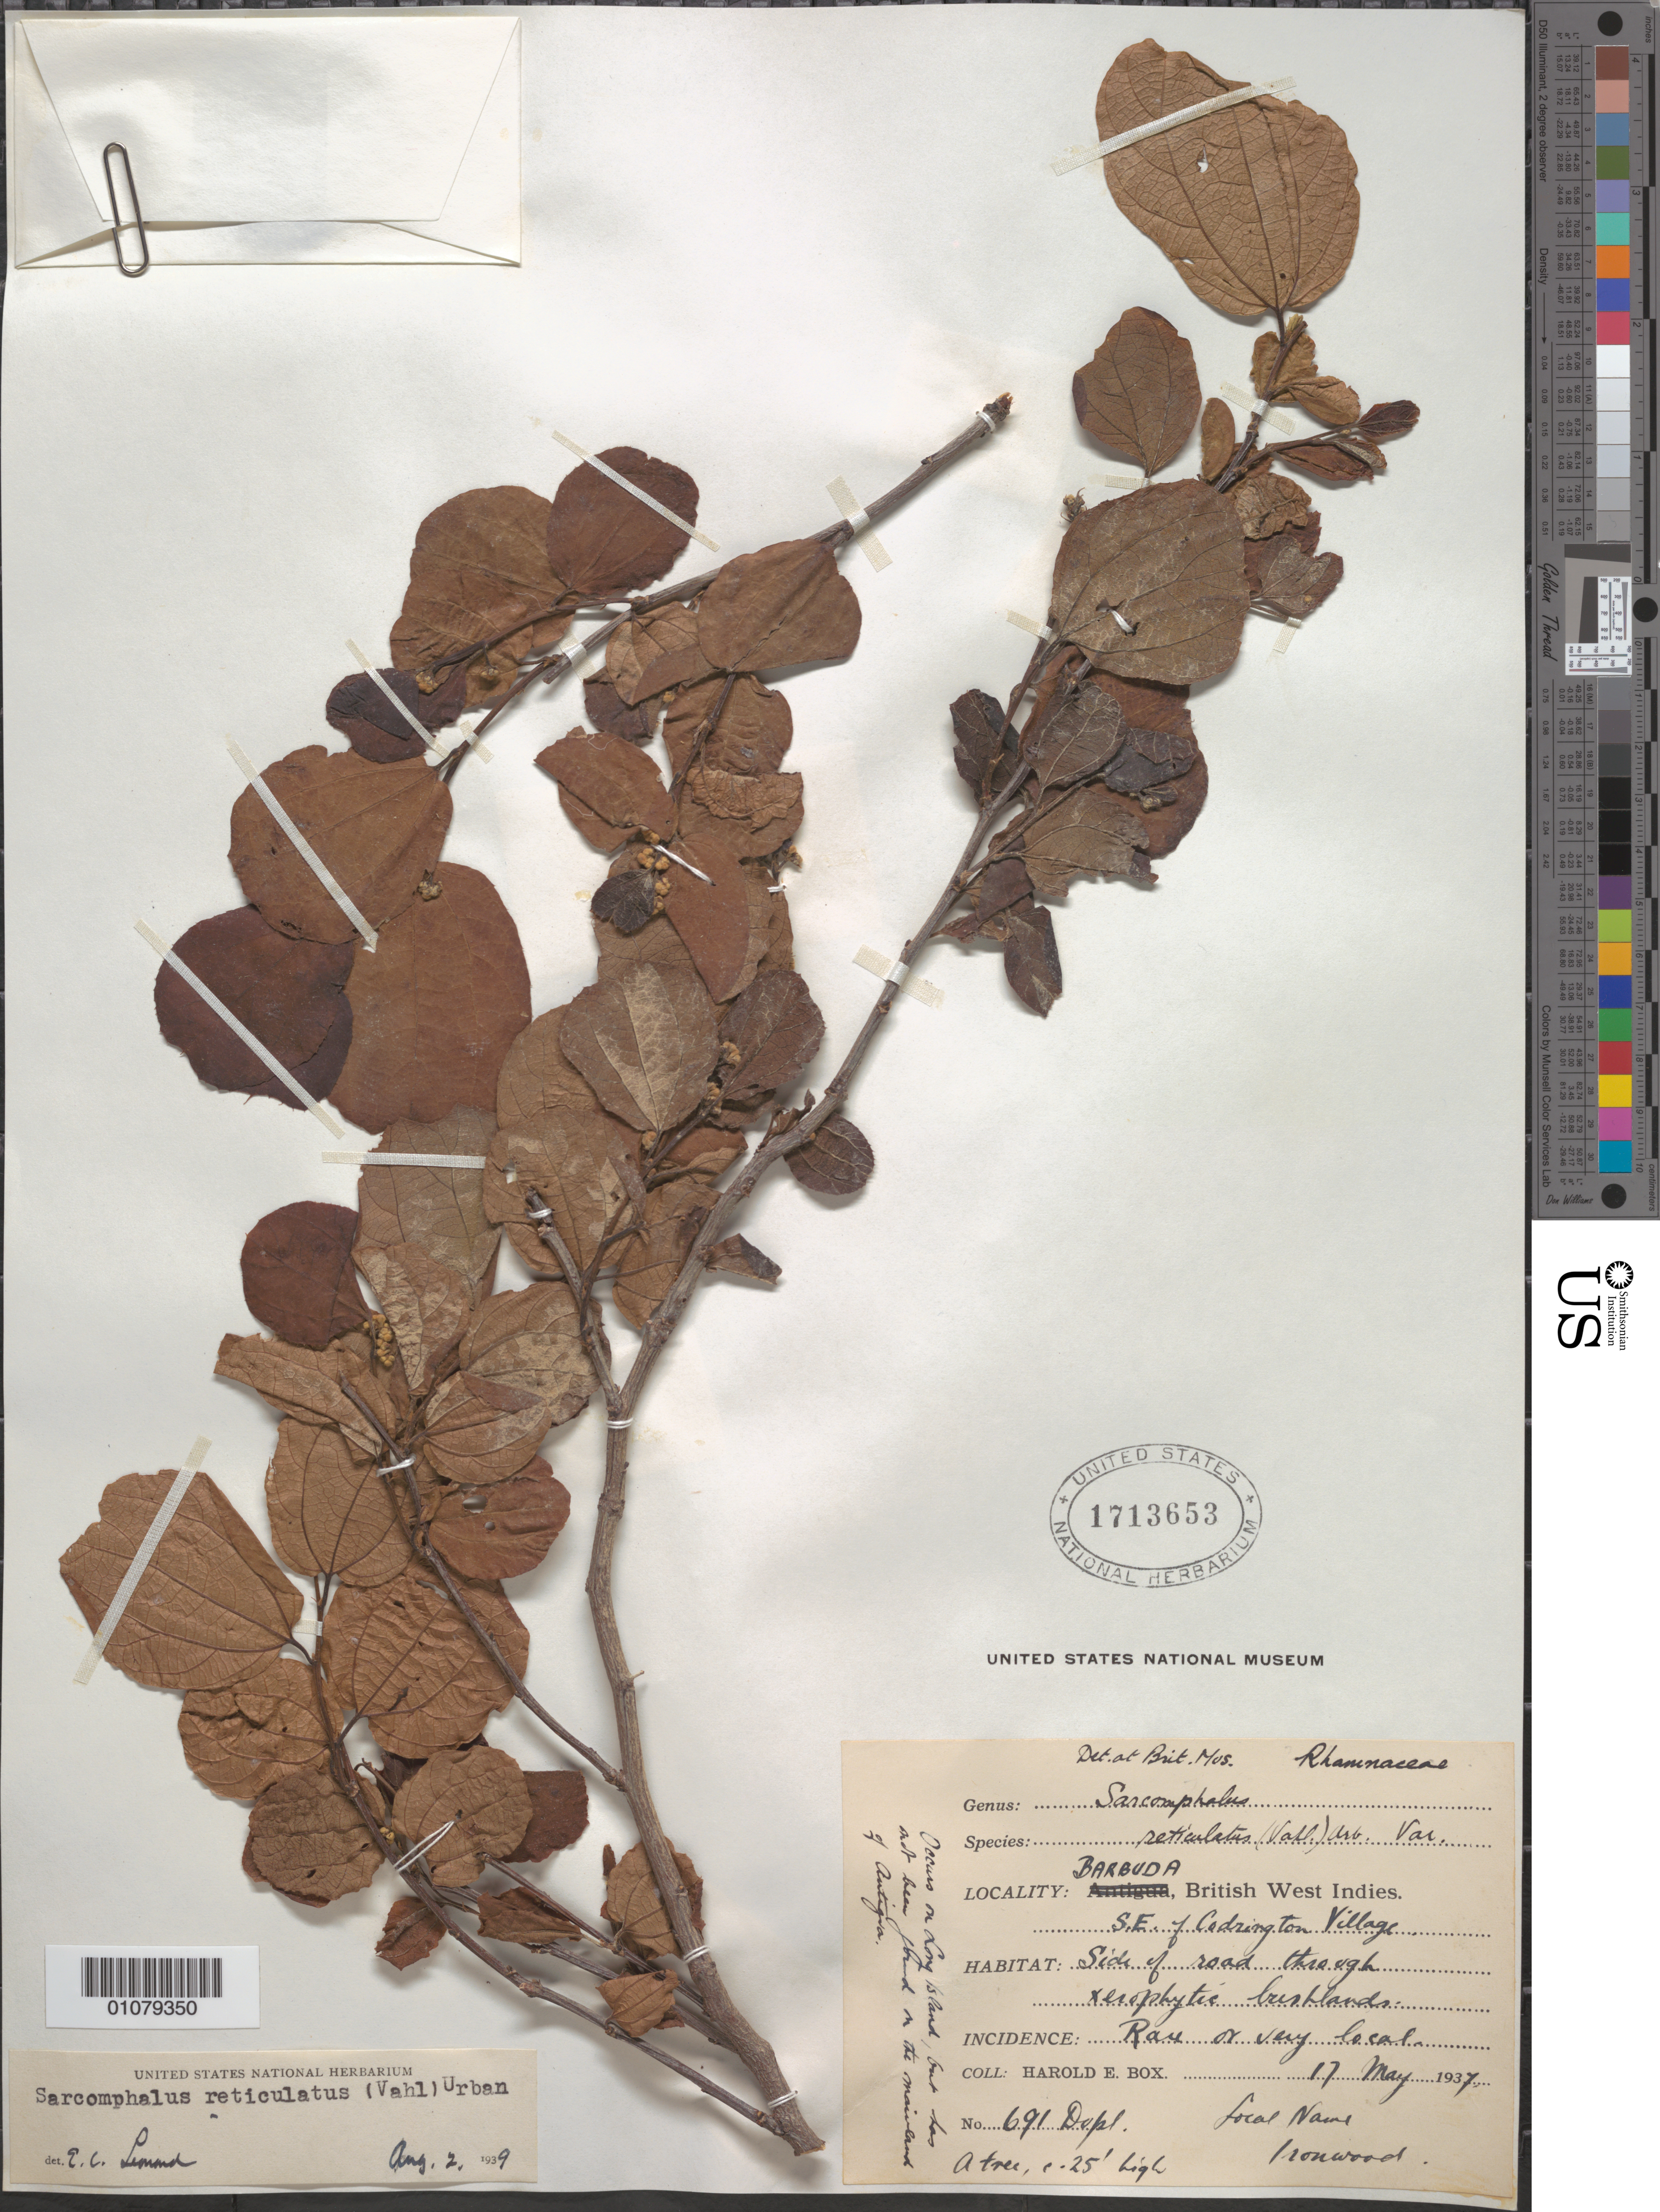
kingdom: Plantae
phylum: Tracheophyta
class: Magnoliopsida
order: Rosales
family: Rhamnaceae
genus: Sarcomphalus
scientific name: Sarcomphalus reticulatus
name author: (Vahl) Urb.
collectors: H. E. Box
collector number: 691 Dupl.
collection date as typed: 17 May 1937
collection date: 1937-05-17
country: Antigua and Barbuda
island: Barbuda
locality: SE of Codrington Village. Side of road through xerophytic brushlands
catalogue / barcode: US 1713653